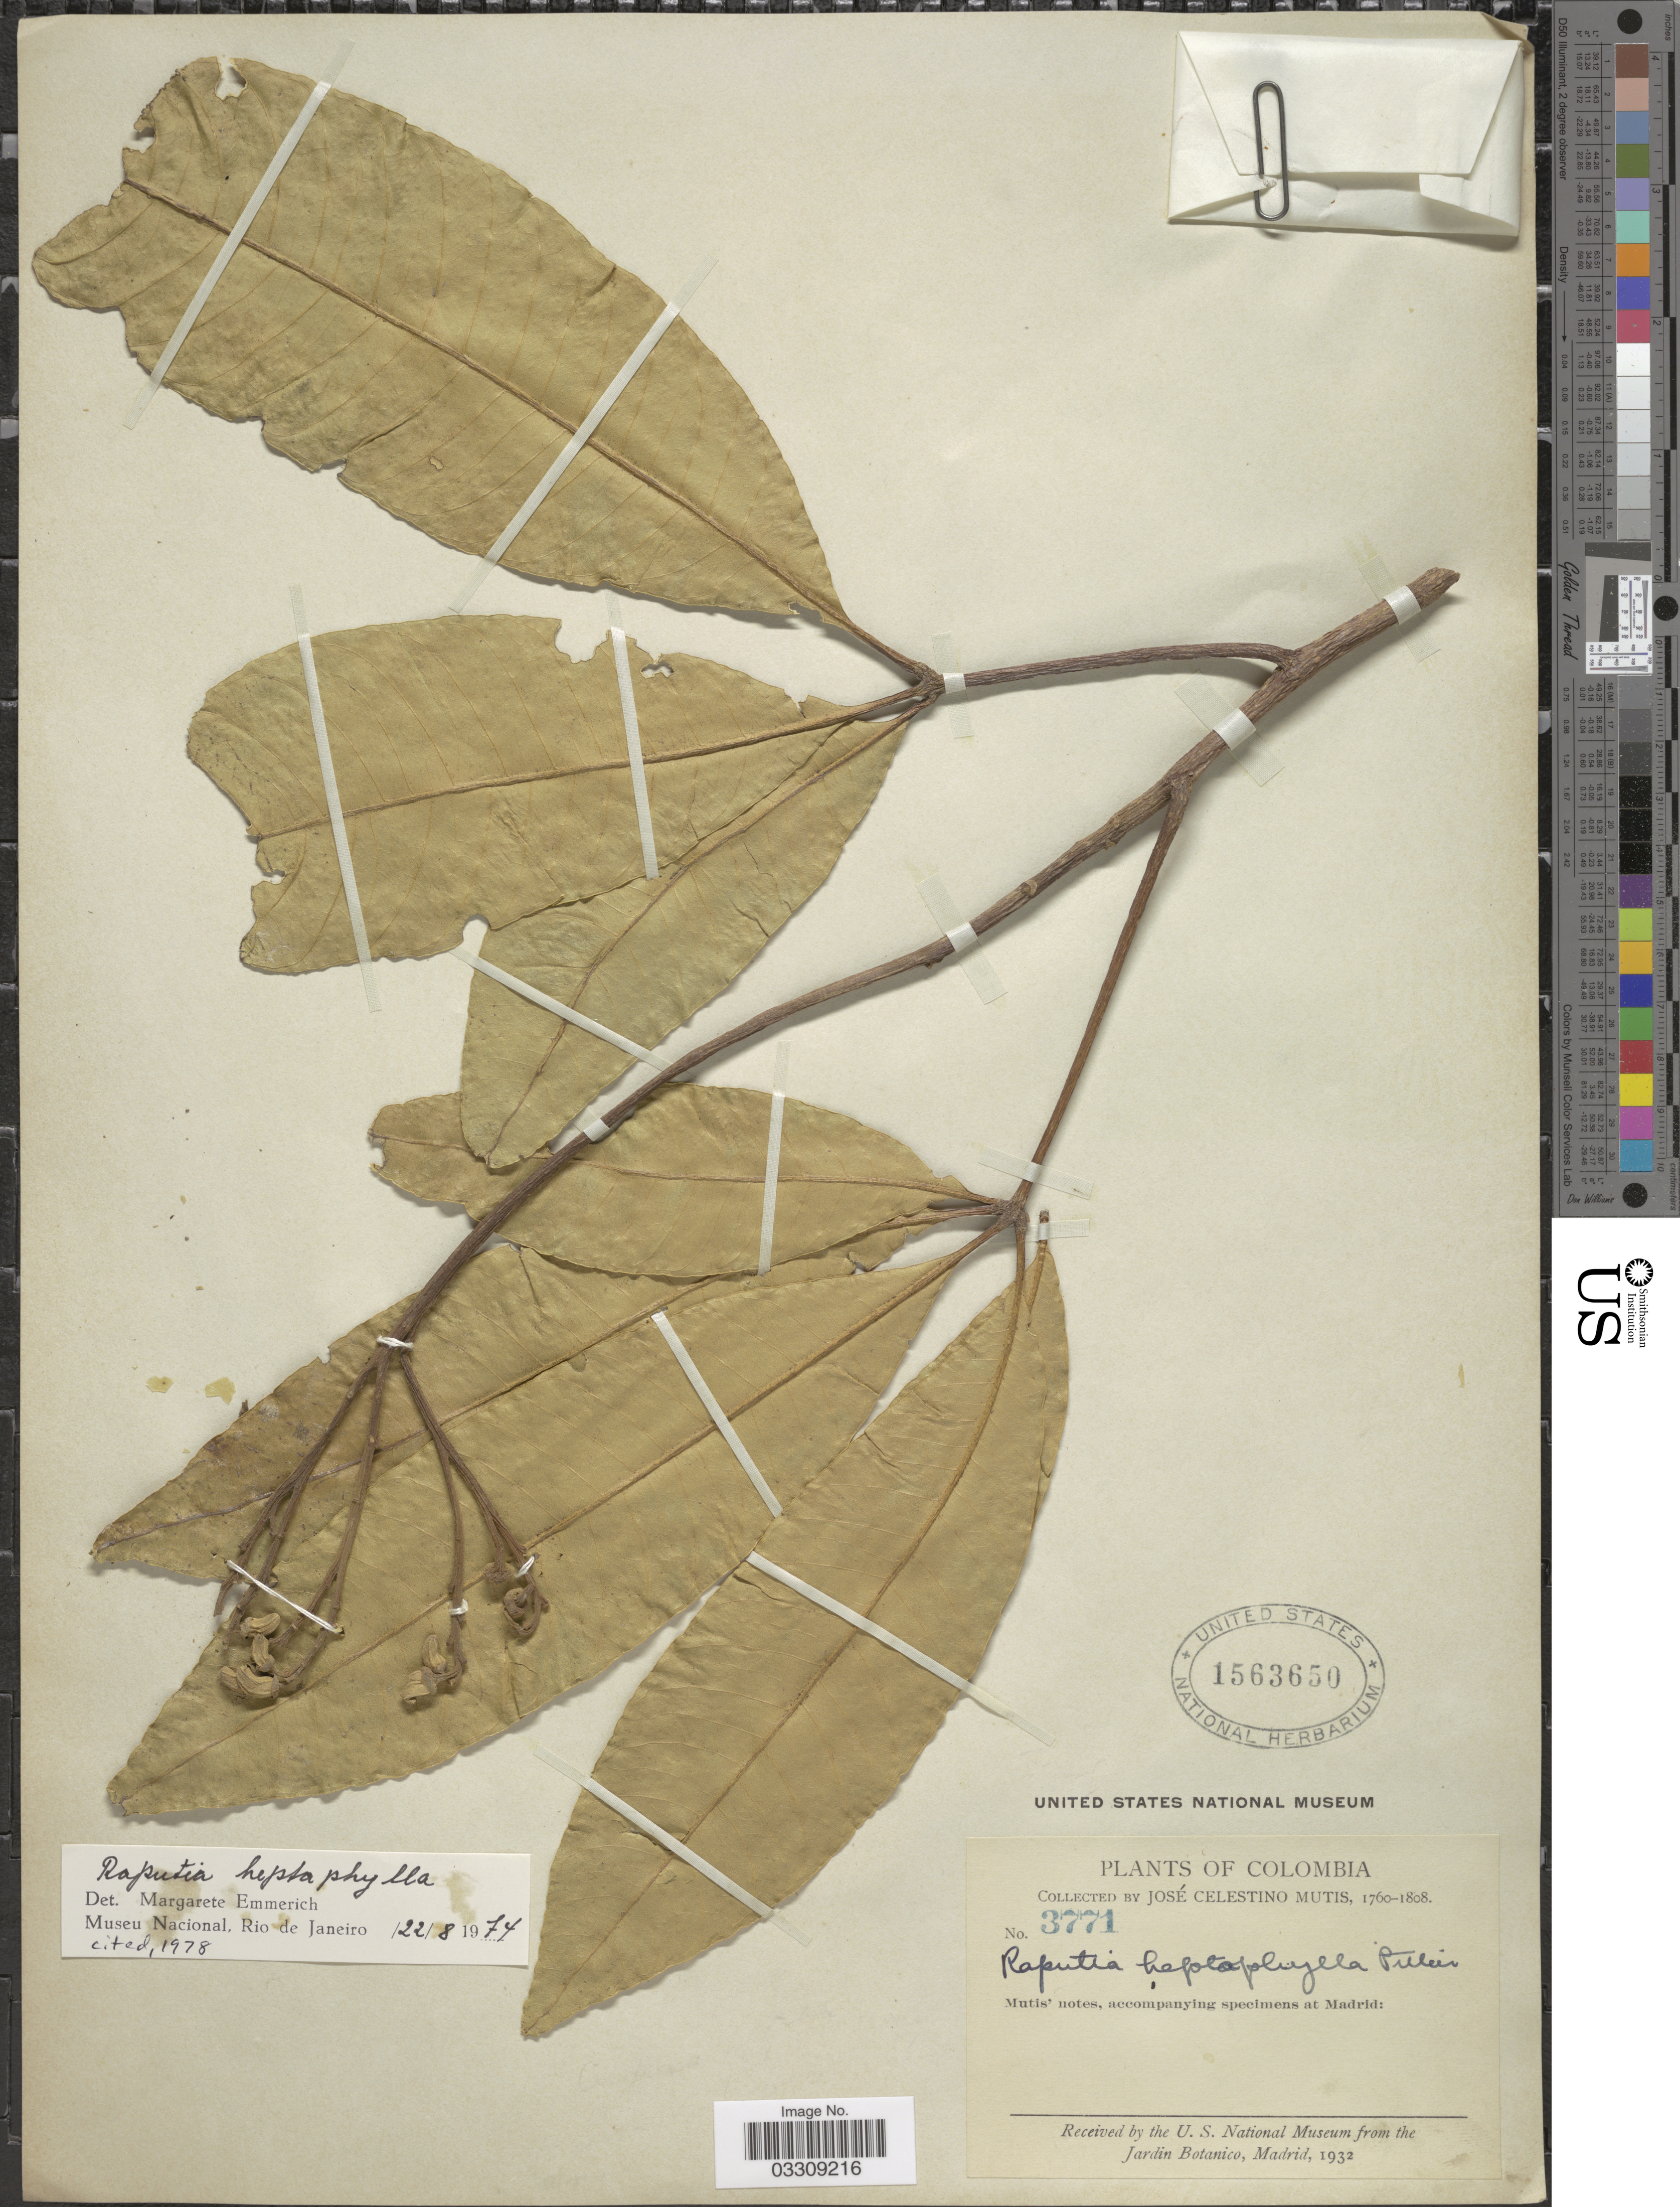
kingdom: Plantae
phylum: Tracheophyta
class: Magnoliopsida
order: Sapindales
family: Rutaceae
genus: Raputiarana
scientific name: Raputiarana heptaphylla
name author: (Pittier) Kallunki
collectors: J. C. B. Mutis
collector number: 3771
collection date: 1760/1808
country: Colombia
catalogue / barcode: US 1563650